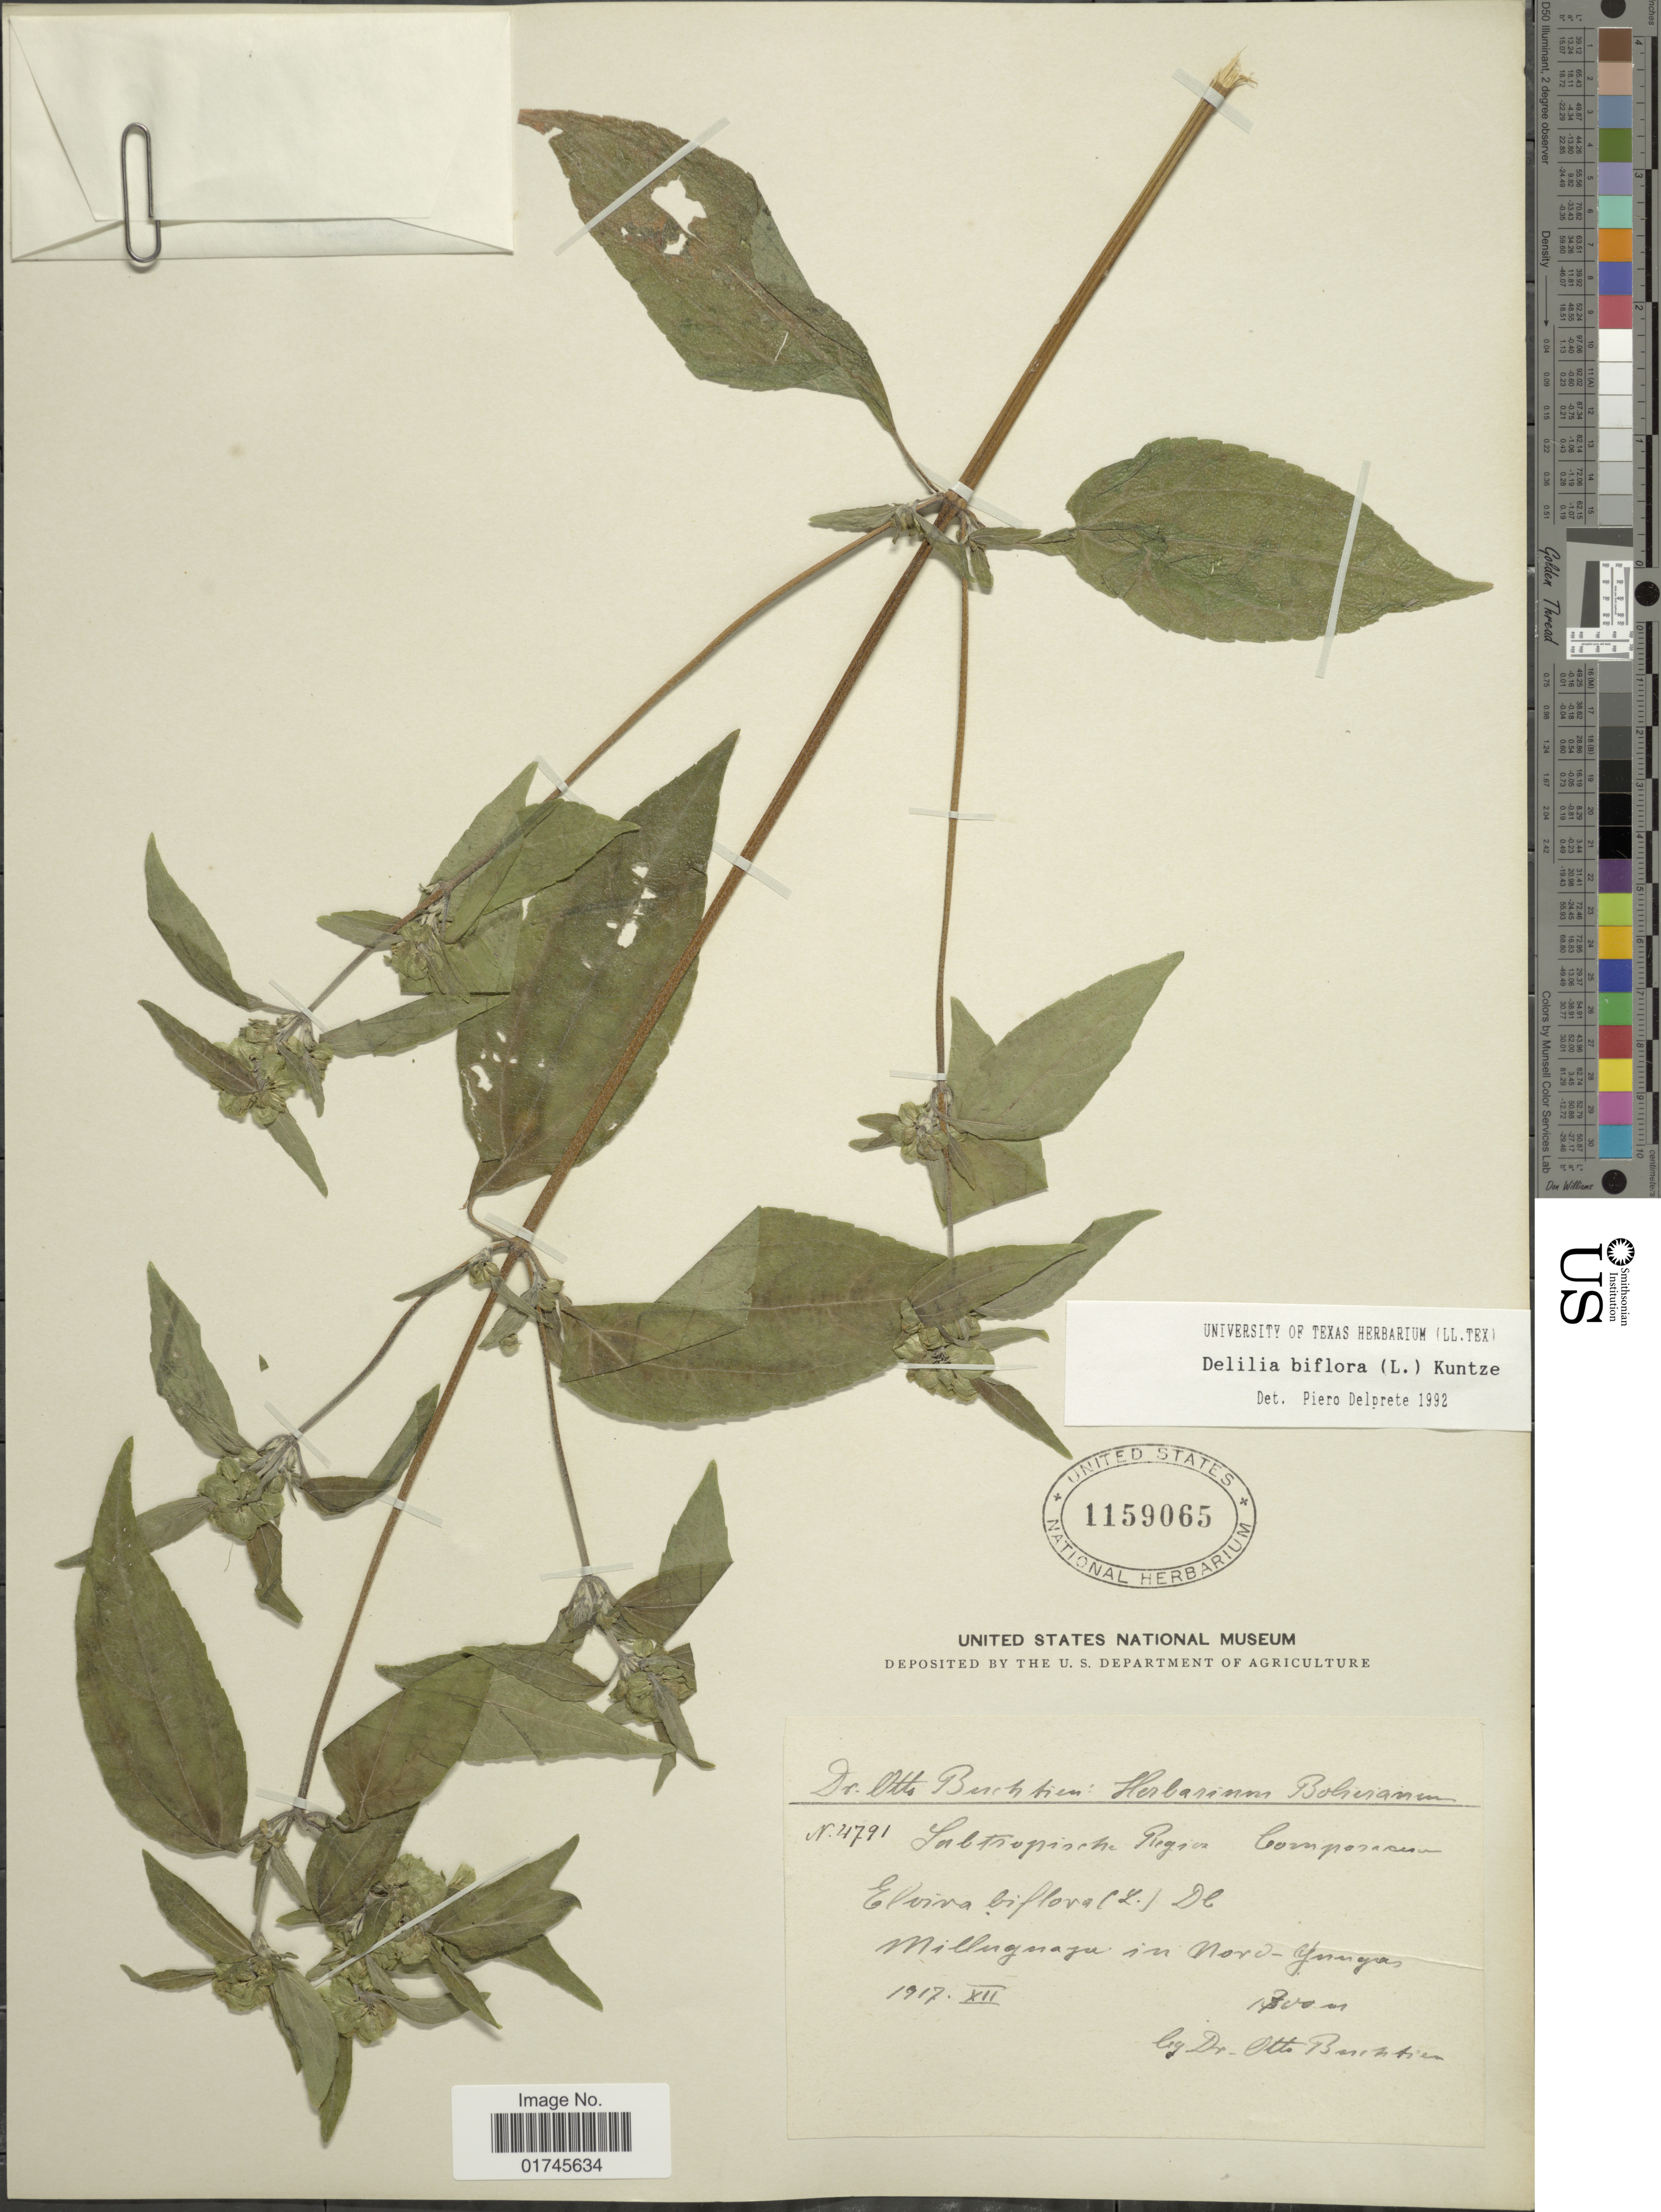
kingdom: Plantae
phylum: Tracheophyta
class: Magnoliopsida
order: Asterales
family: Asteraceae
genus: Delilia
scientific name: Delilia biflora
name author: (L.) Kuntze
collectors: O. Buchtien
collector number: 4791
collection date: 1917-12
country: Bolivia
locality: Milluguaju in Nord-Yungas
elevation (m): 1100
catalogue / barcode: US 1159065